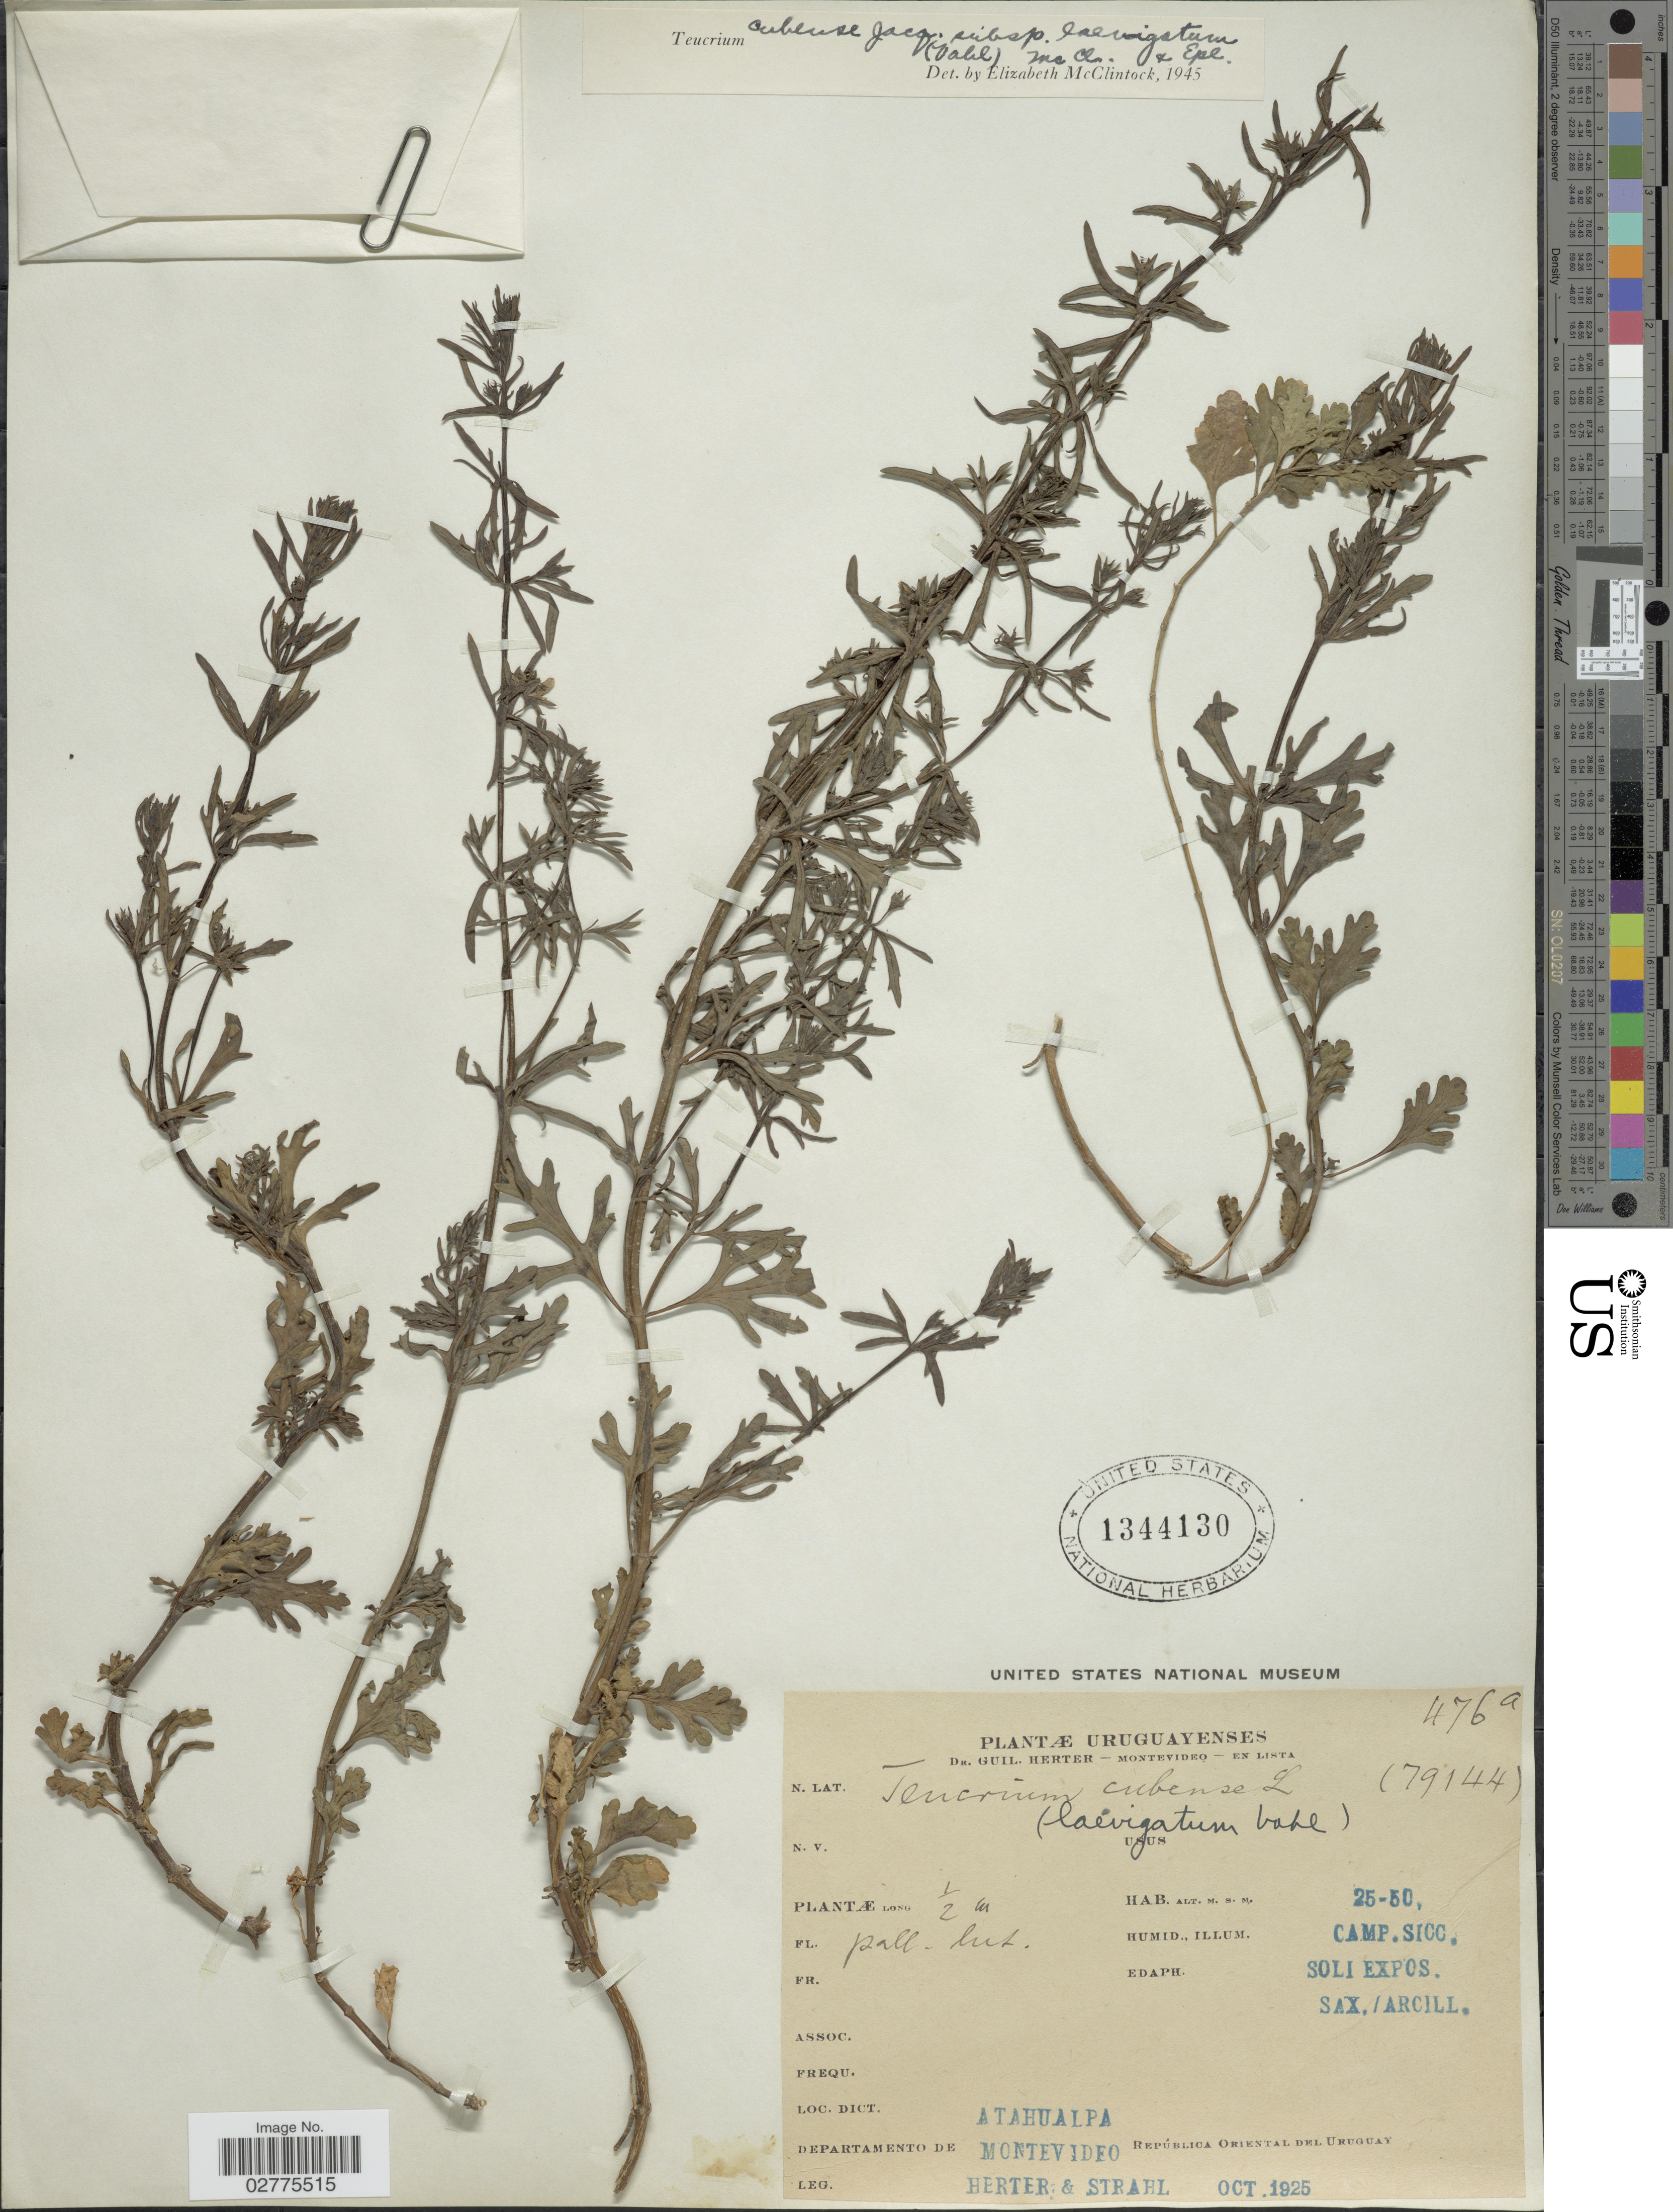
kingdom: Plantae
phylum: Tracheophyta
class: Magnoliopsida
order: Lamiales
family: Lamiaceae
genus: Teucrium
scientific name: Teucrium cubense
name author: Jacq.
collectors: G. Herter & -. Strahl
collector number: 476a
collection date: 1925-10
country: Uruguay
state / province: Montevideo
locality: Dict. Atahualpa, Departamento de Montevideo, Républica Oriental del Uruguay.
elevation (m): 25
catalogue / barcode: US 1344130